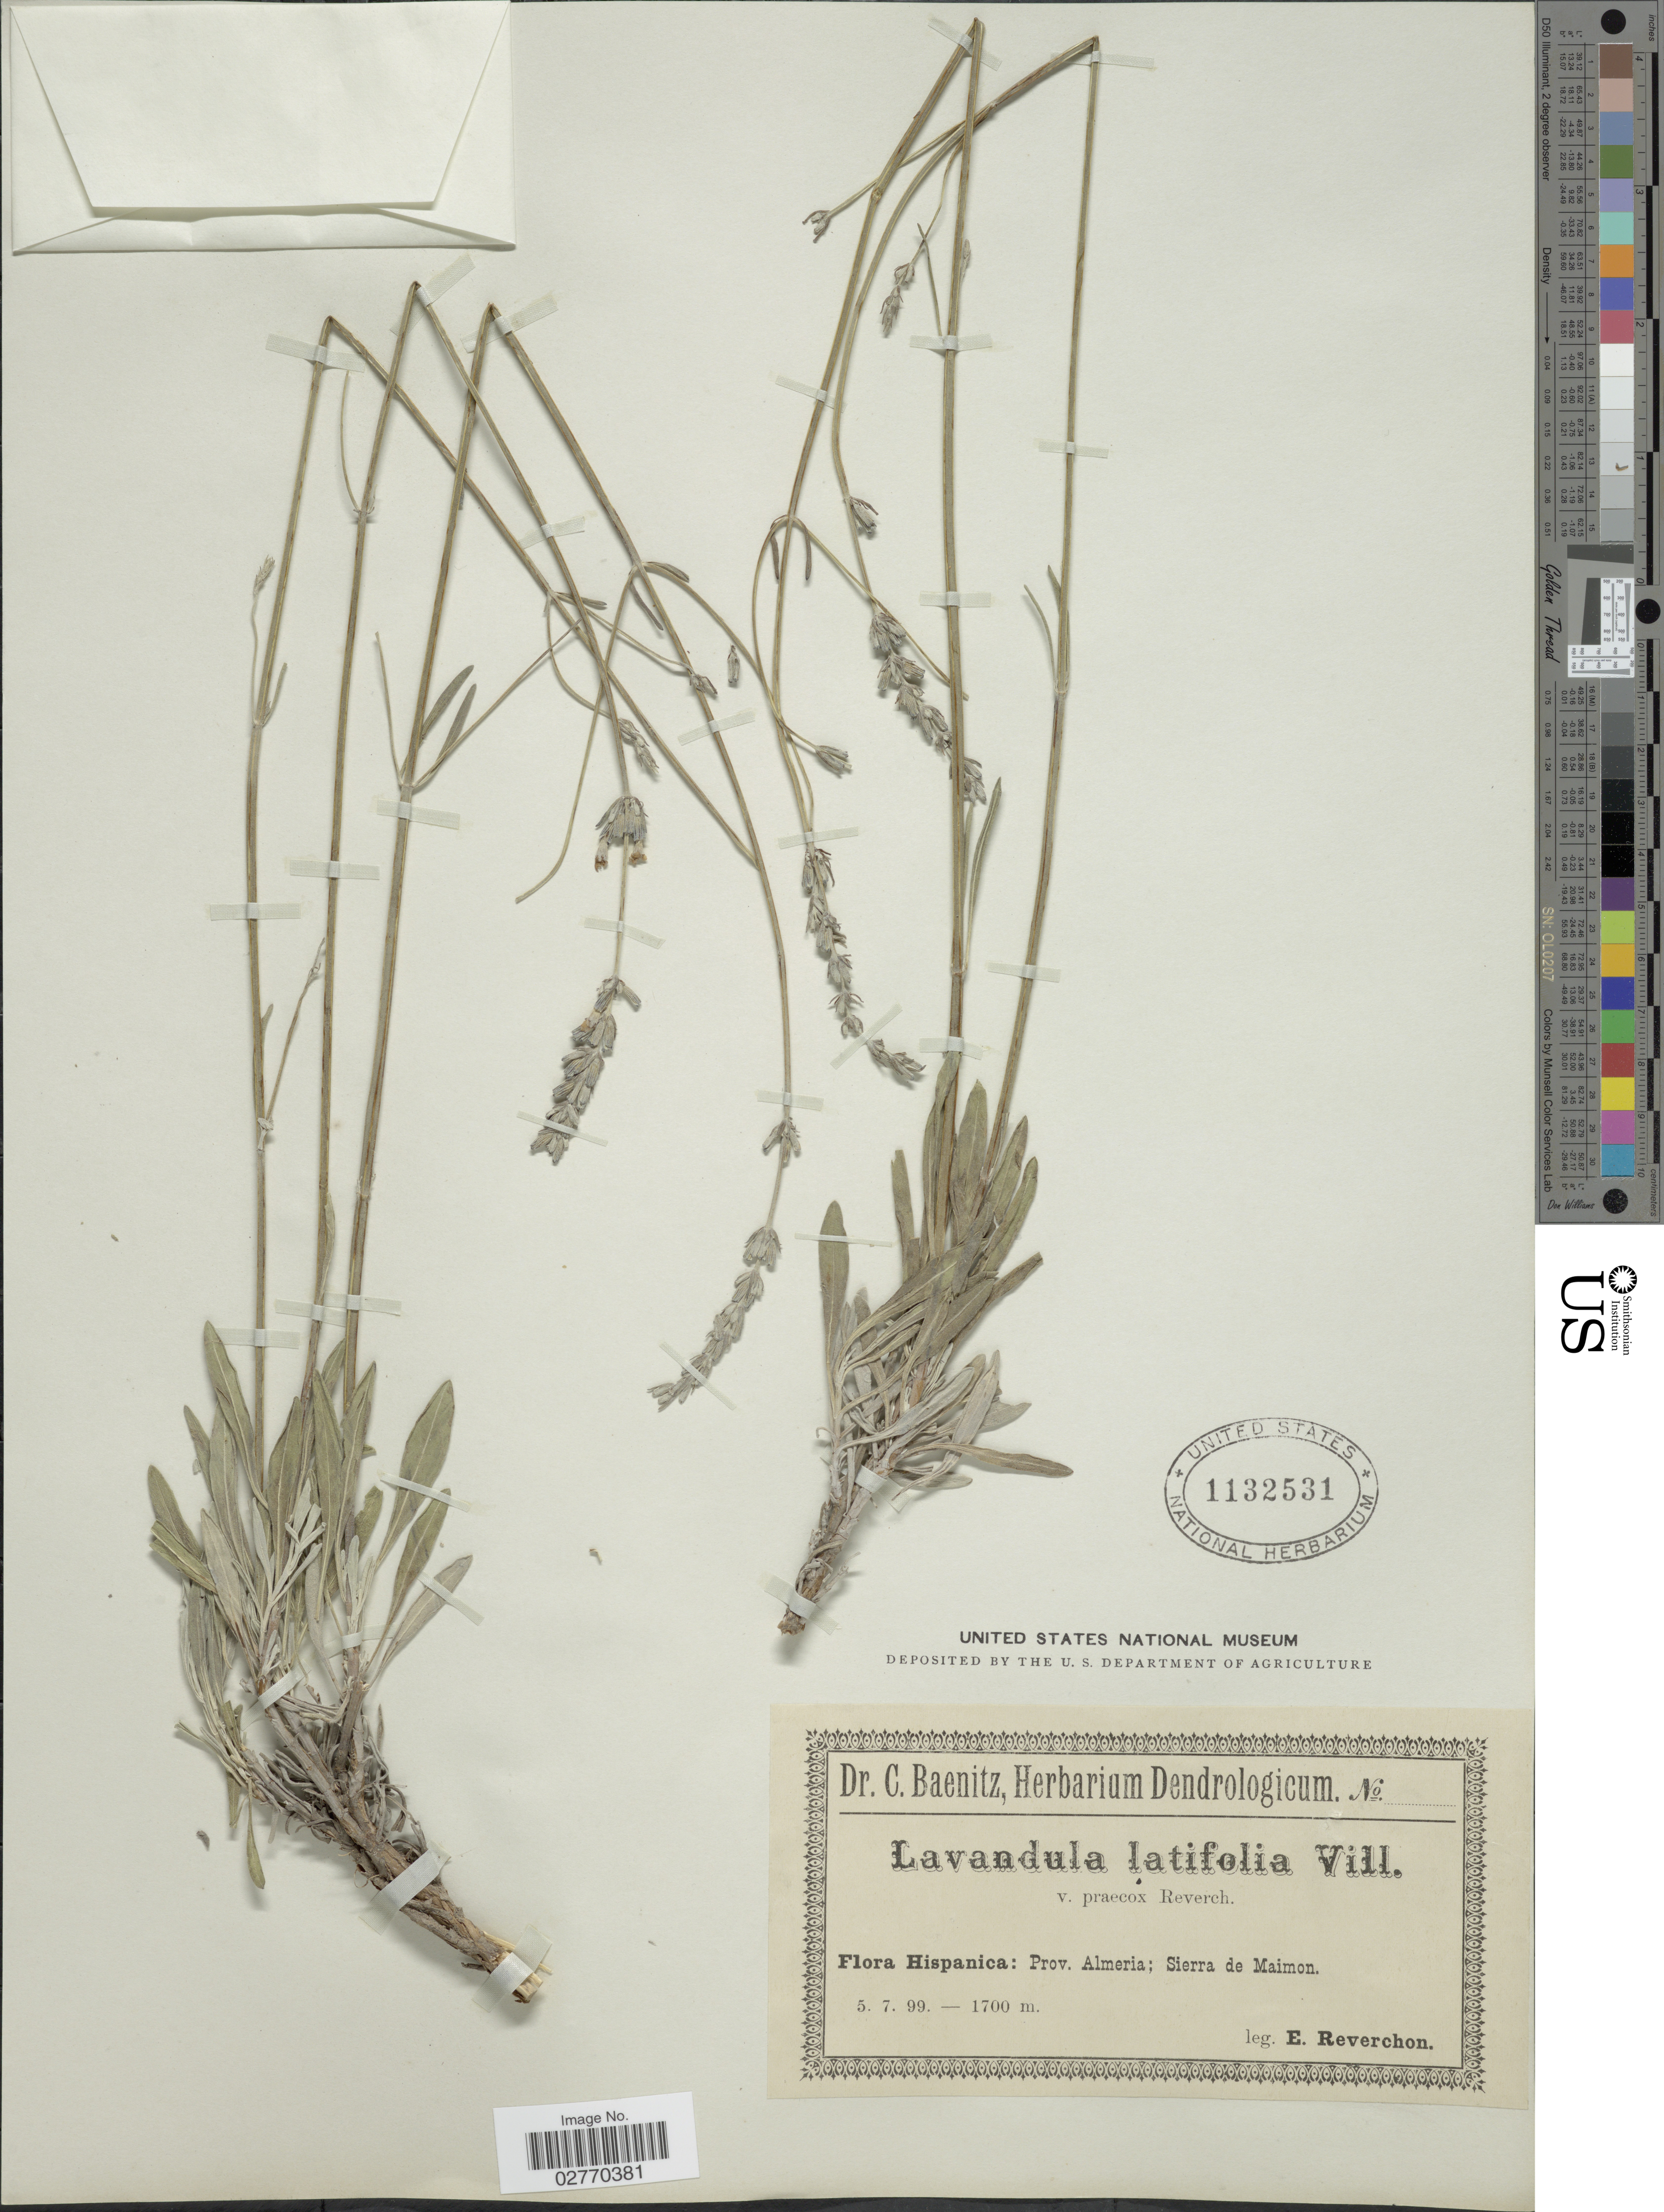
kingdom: Plantae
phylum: Tracheophyta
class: Magnoliopsida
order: Lamiales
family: Lamiaceae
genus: Lavandula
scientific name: Lavandula latifolia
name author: Medik.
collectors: E. Reverchon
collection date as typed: Transcribed d/m/y: 5/7/99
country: Spain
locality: Hispanica: Prov. Almeria; Sierra de Maimon.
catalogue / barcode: US 1132531